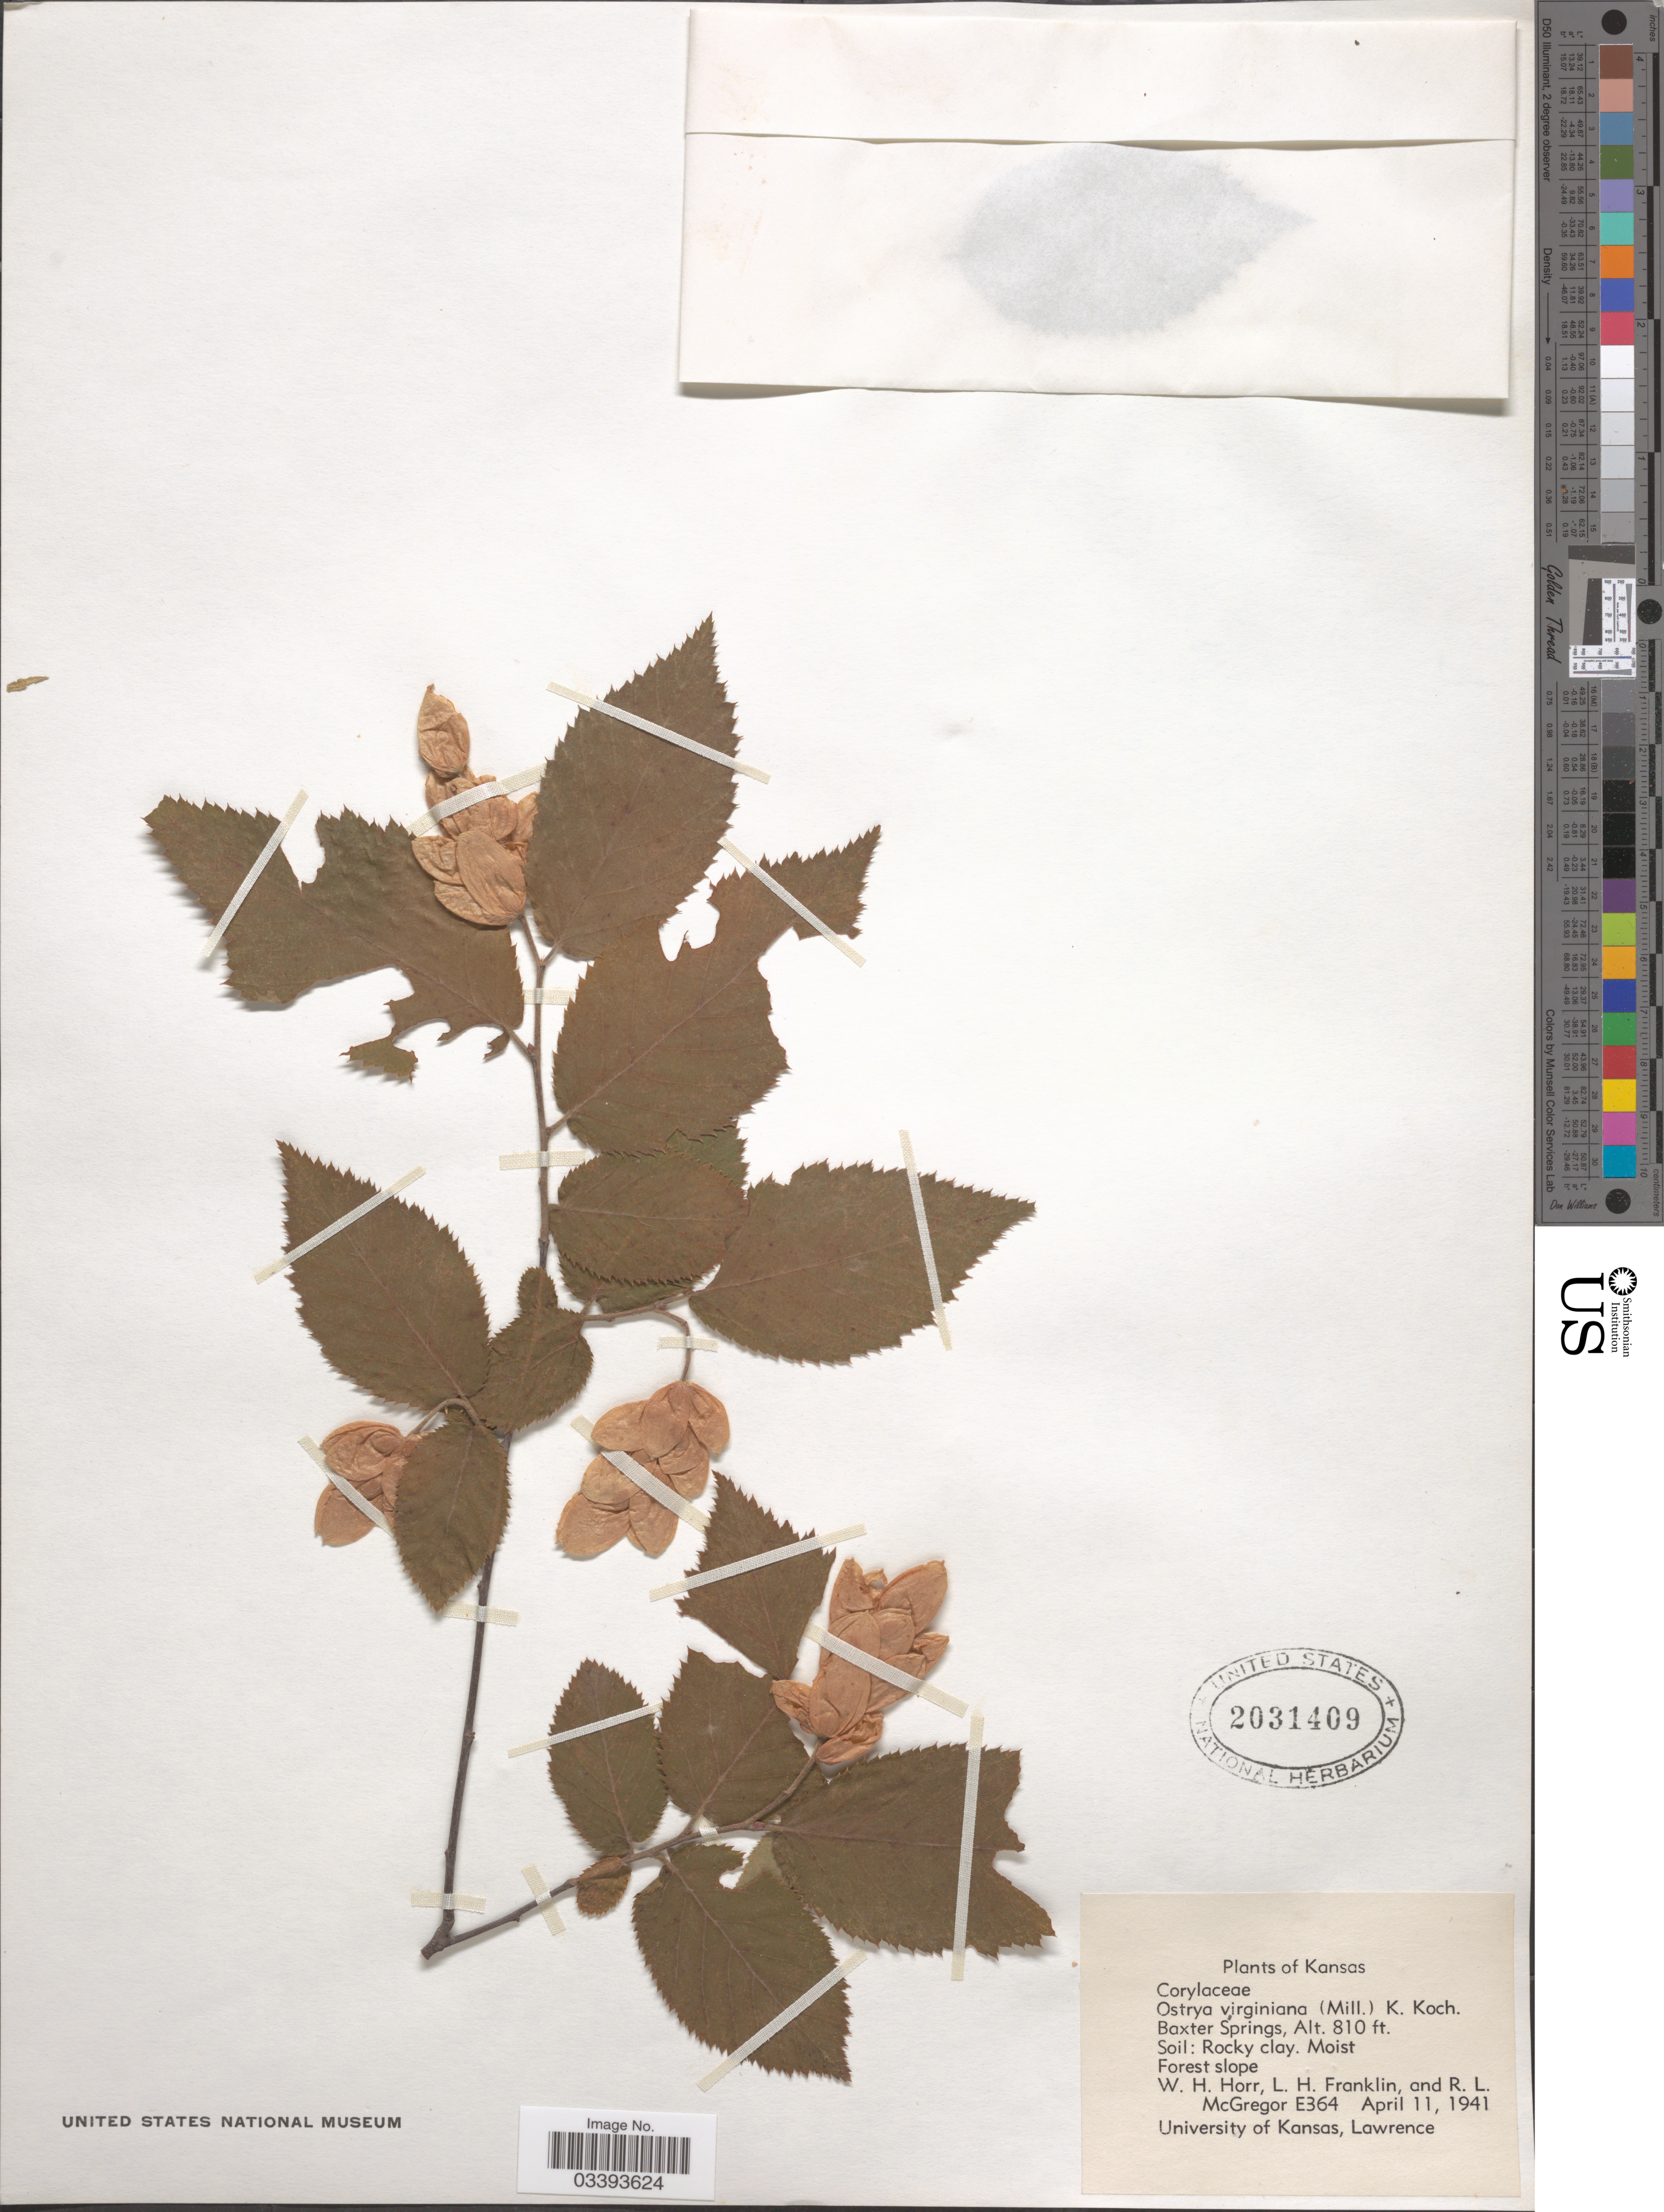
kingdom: Plantae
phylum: Tracheophyta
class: Magnoliopsida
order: Fagales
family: Betulaceae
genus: Ostrya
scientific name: Ostrya virginiana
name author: (Mill.) K. Koch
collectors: W. H. Horr, L. H. Franklin & R. McGregor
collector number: E364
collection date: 1941-04-11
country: United States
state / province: Kansas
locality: Baxter Springs.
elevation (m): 247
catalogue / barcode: US 2031409